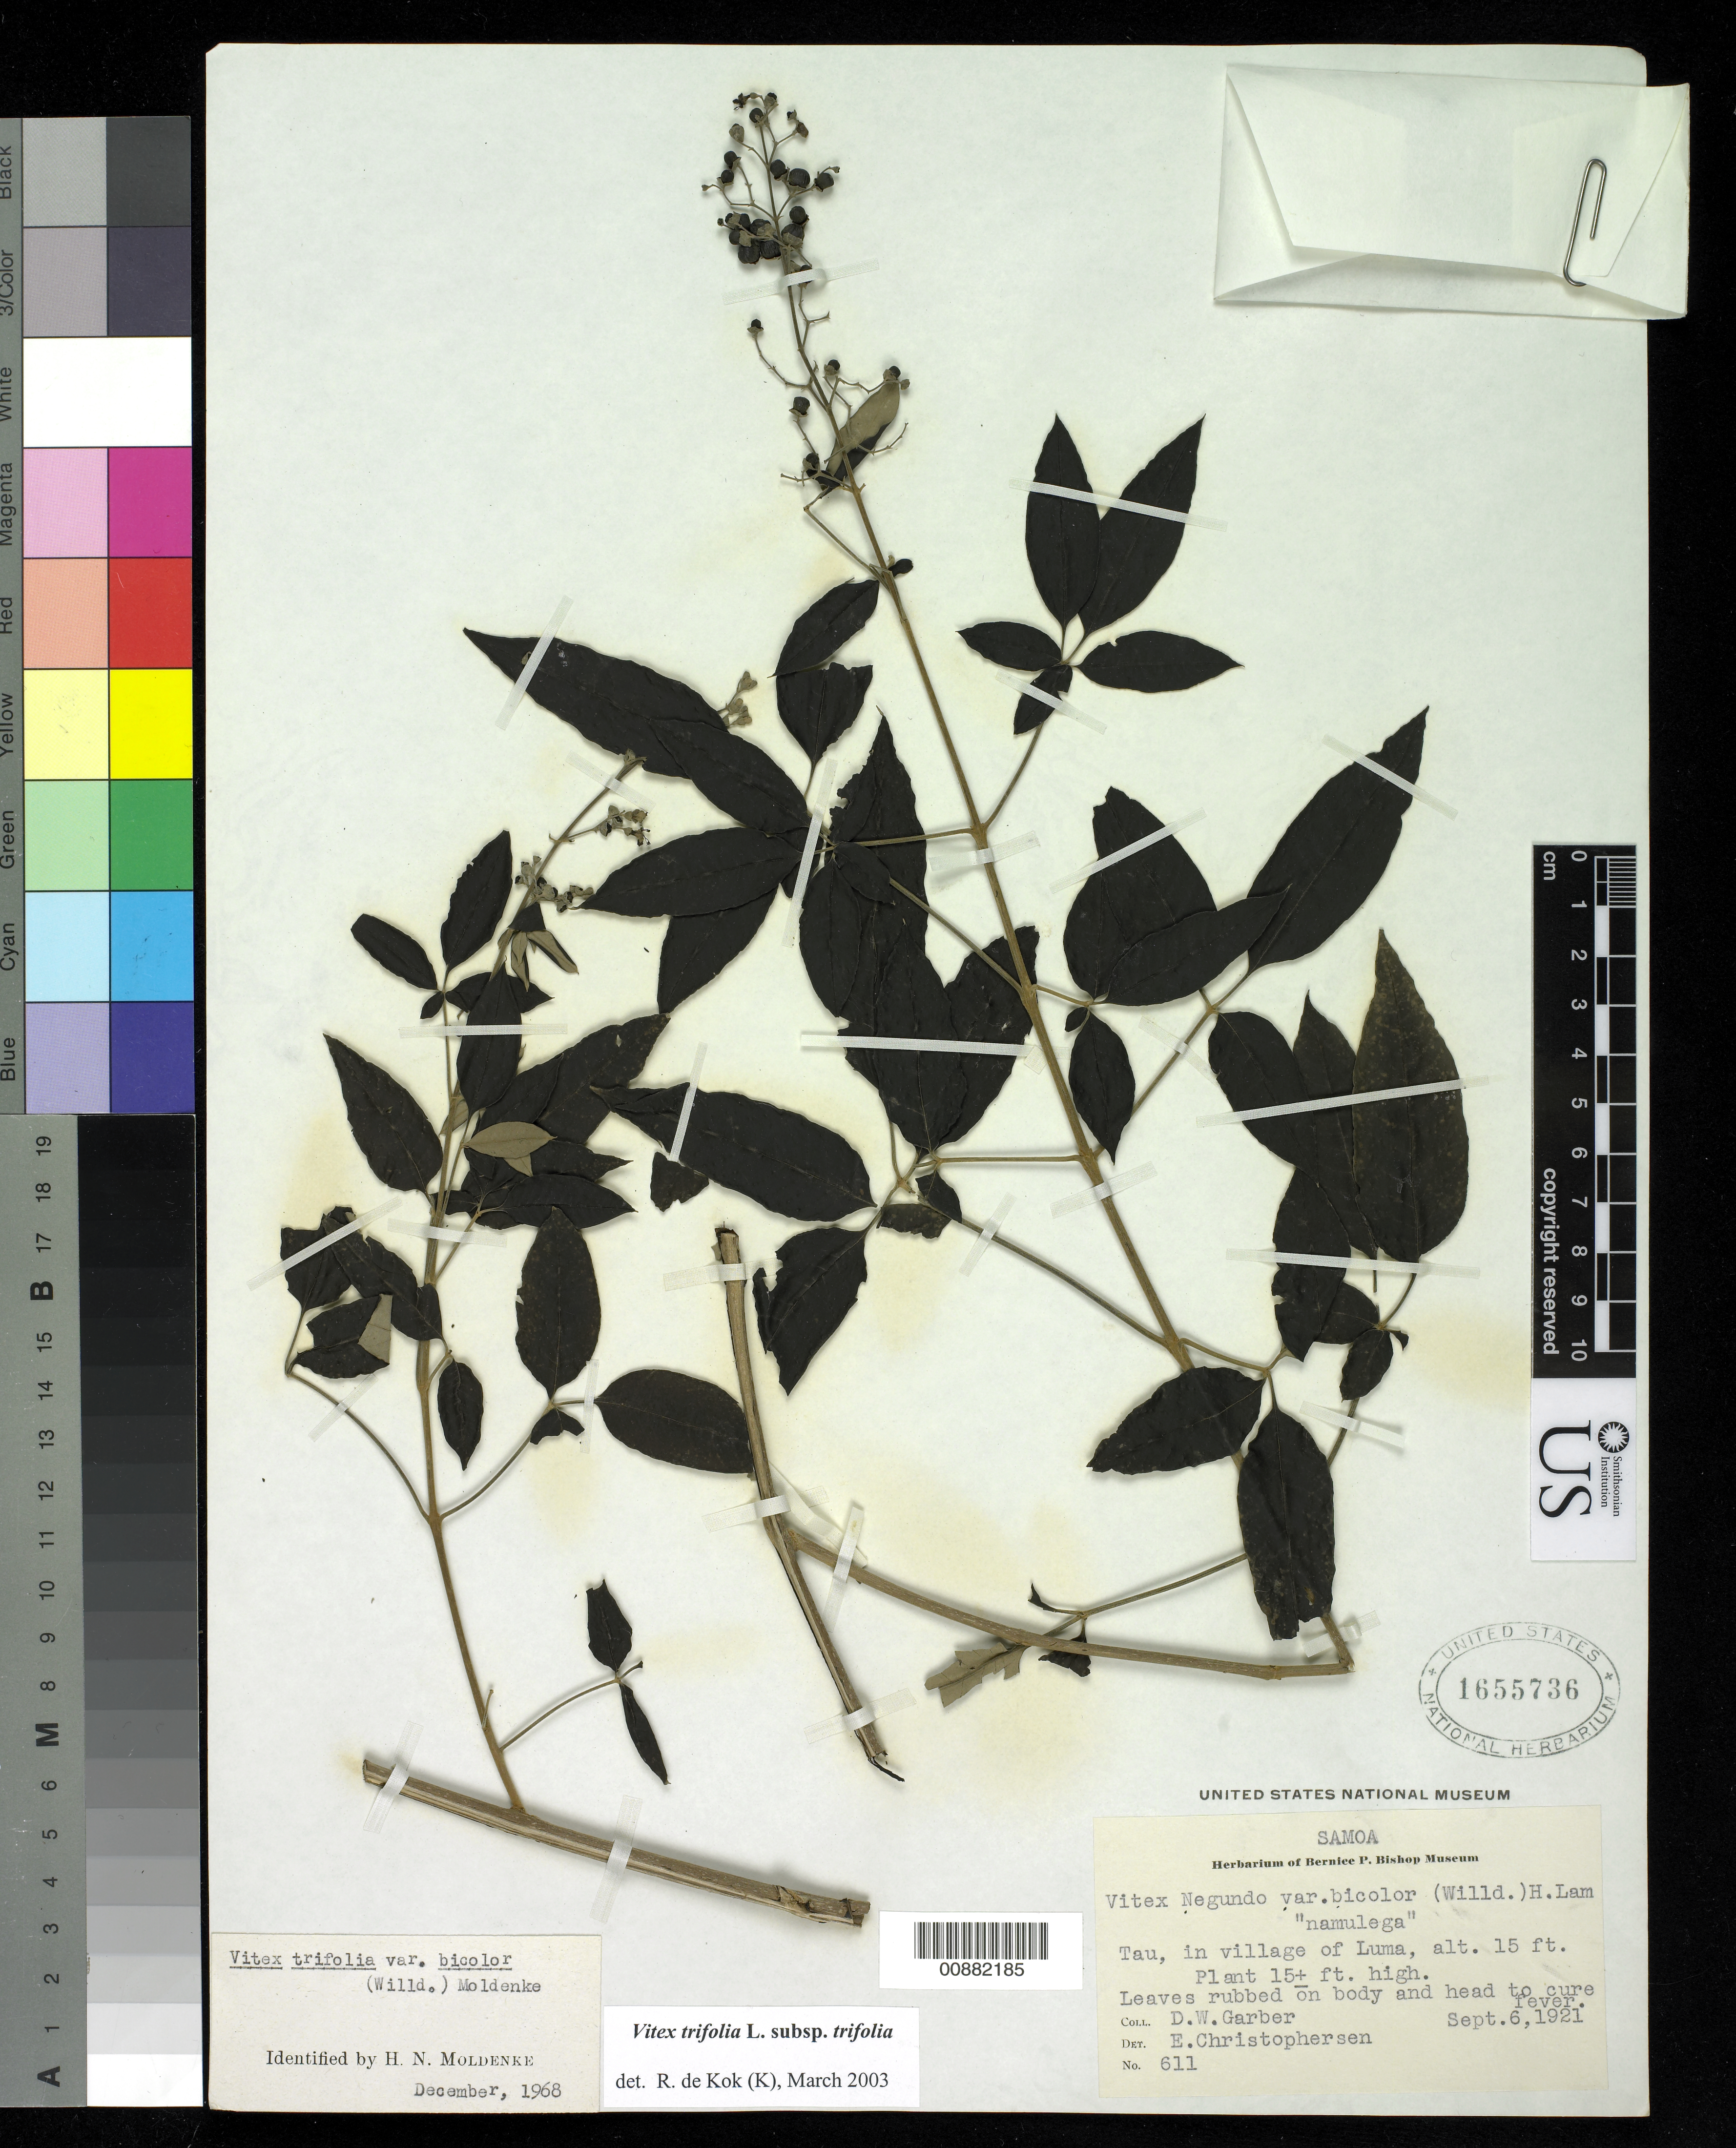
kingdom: Plantae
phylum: Tracheophyta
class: Magnoliopsida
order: Lamiales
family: Lamiaceae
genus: Vitex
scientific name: Vitex trifolia var. trifolia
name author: L.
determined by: Kok, R. de, (K)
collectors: D. W. Garber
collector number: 611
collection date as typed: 06 Sep 1921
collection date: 1921-09-06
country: American Samoa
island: Ta'u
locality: Tau, in village of Luma.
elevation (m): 5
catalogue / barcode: US 1655736